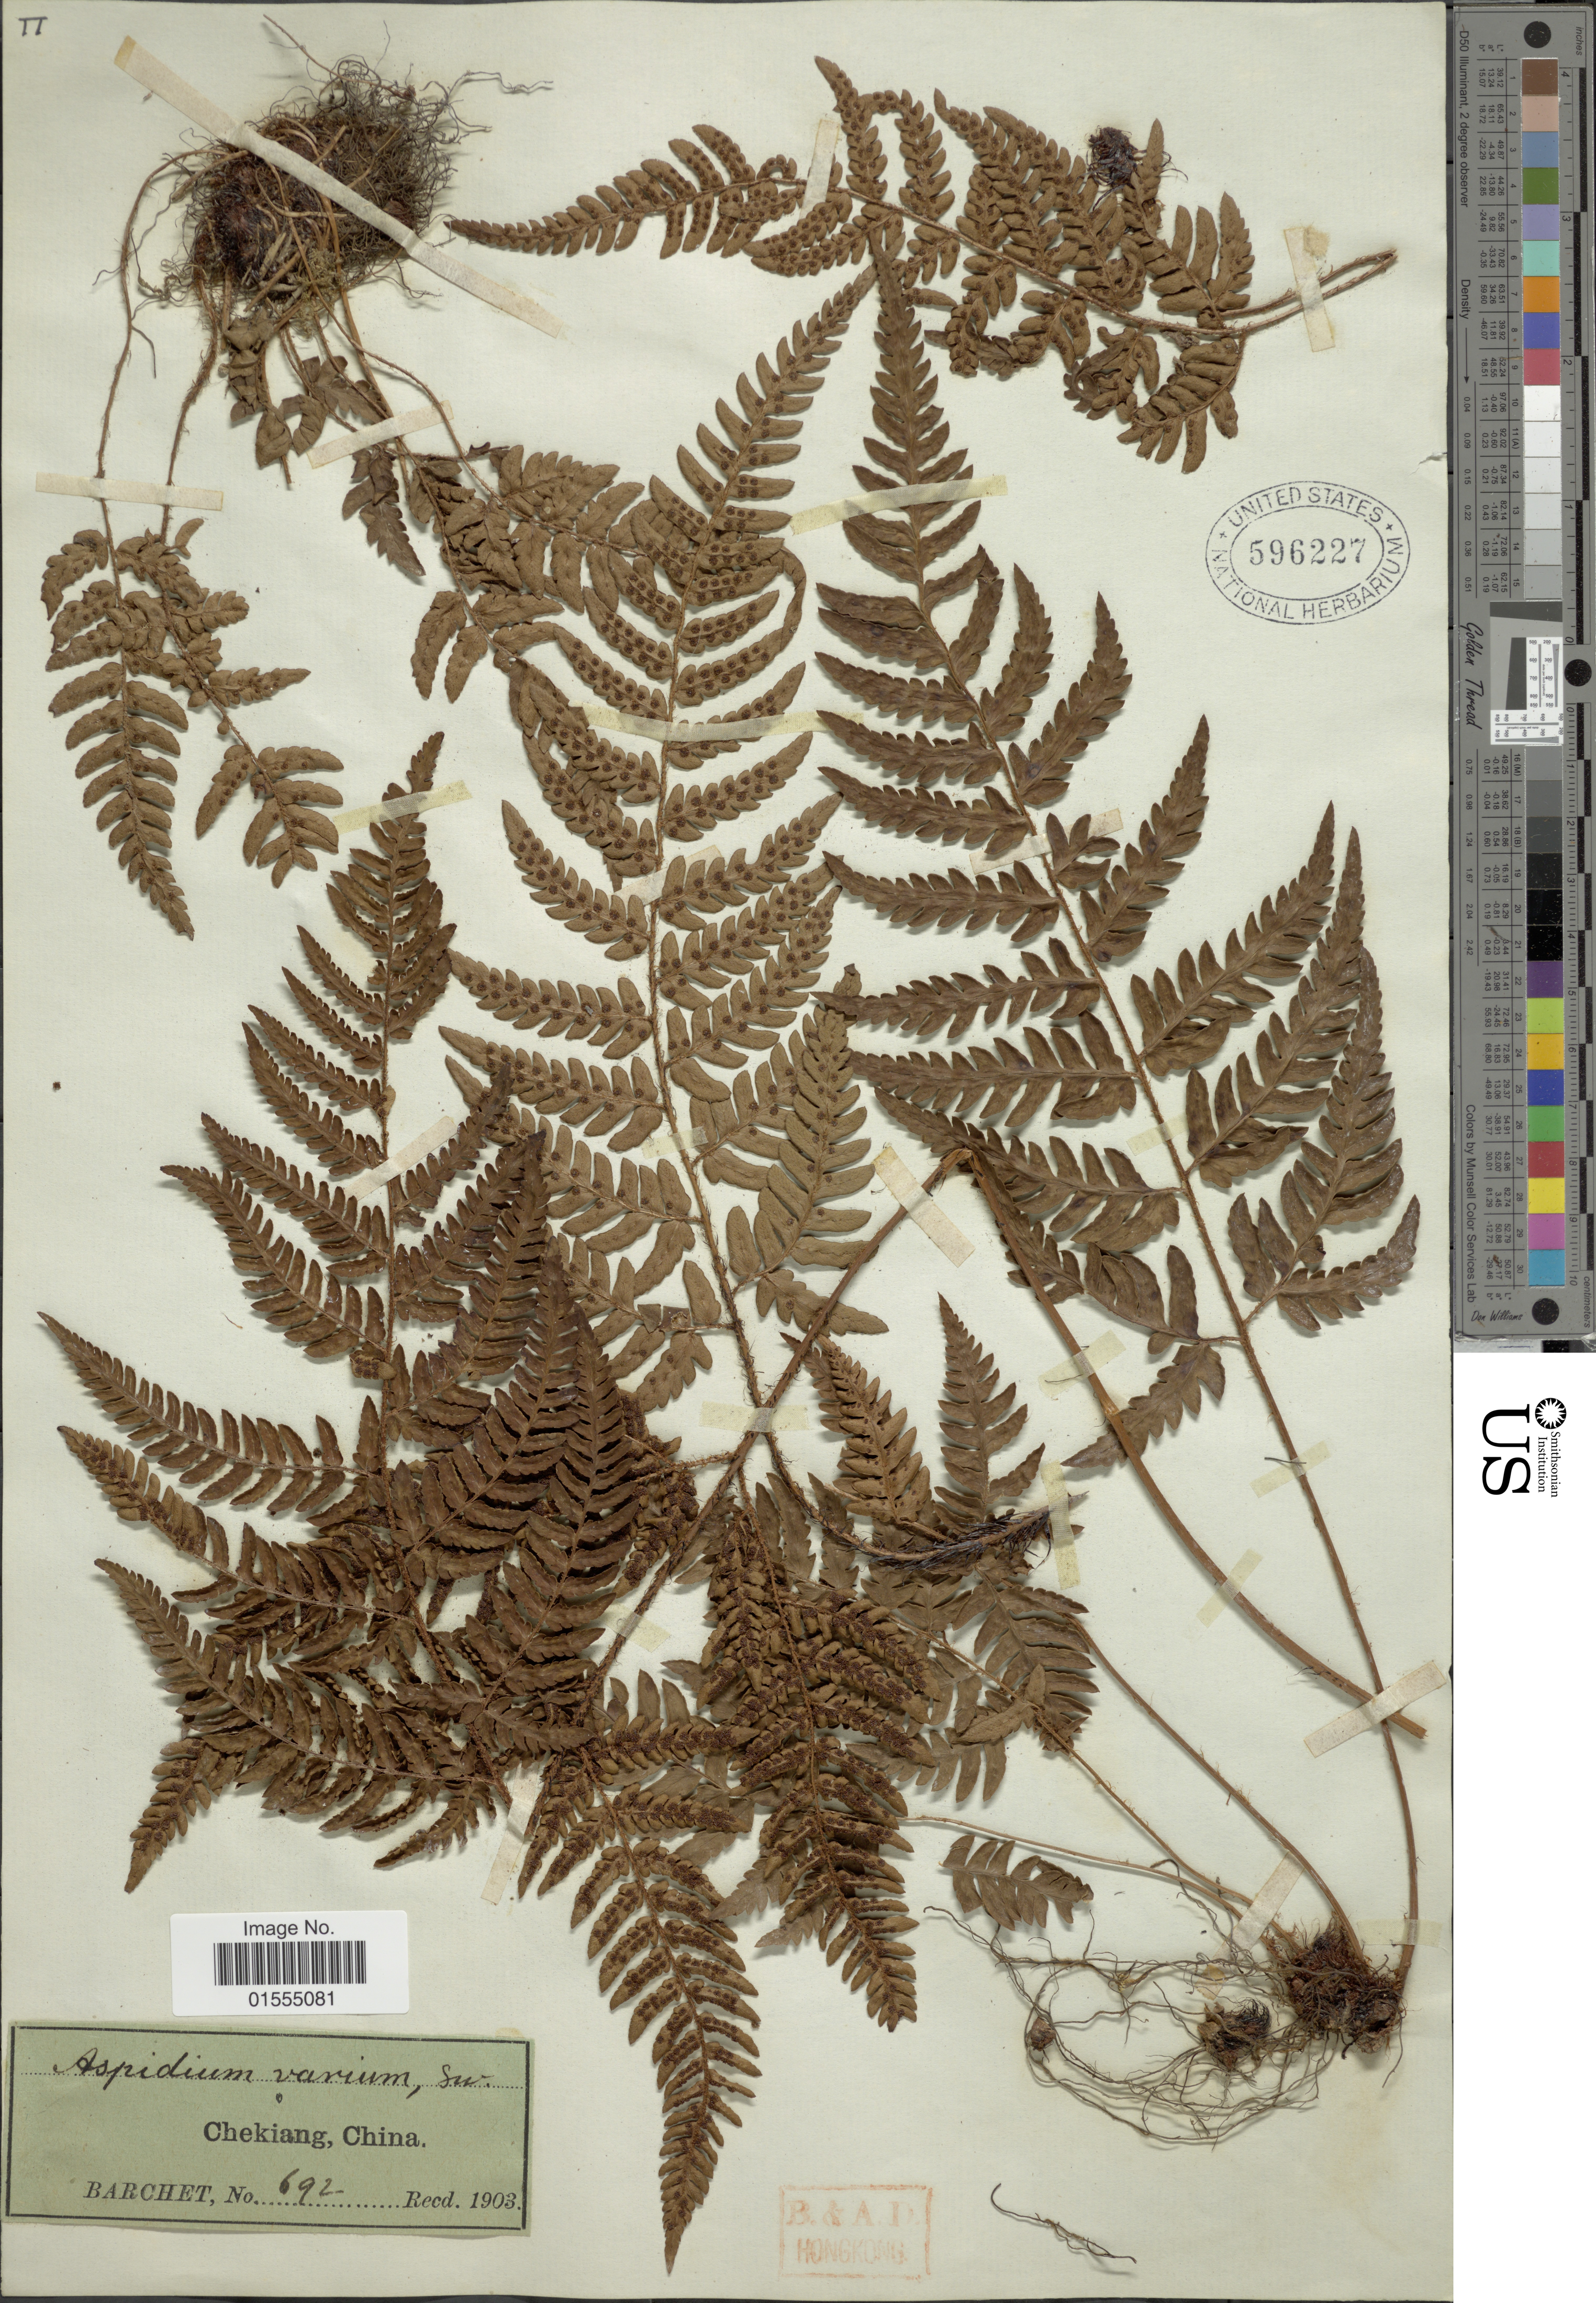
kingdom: Plantae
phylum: Tracheophyta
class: Polypodiopsida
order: Polypodiales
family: Dryopteridaceae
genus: Dryopteris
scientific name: Dryopteris varia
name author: (L.) Kuntze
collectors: Barchet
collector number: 692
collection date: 1903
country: China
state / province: Zhejiang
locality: Chekiang, China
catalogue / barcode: US 596227